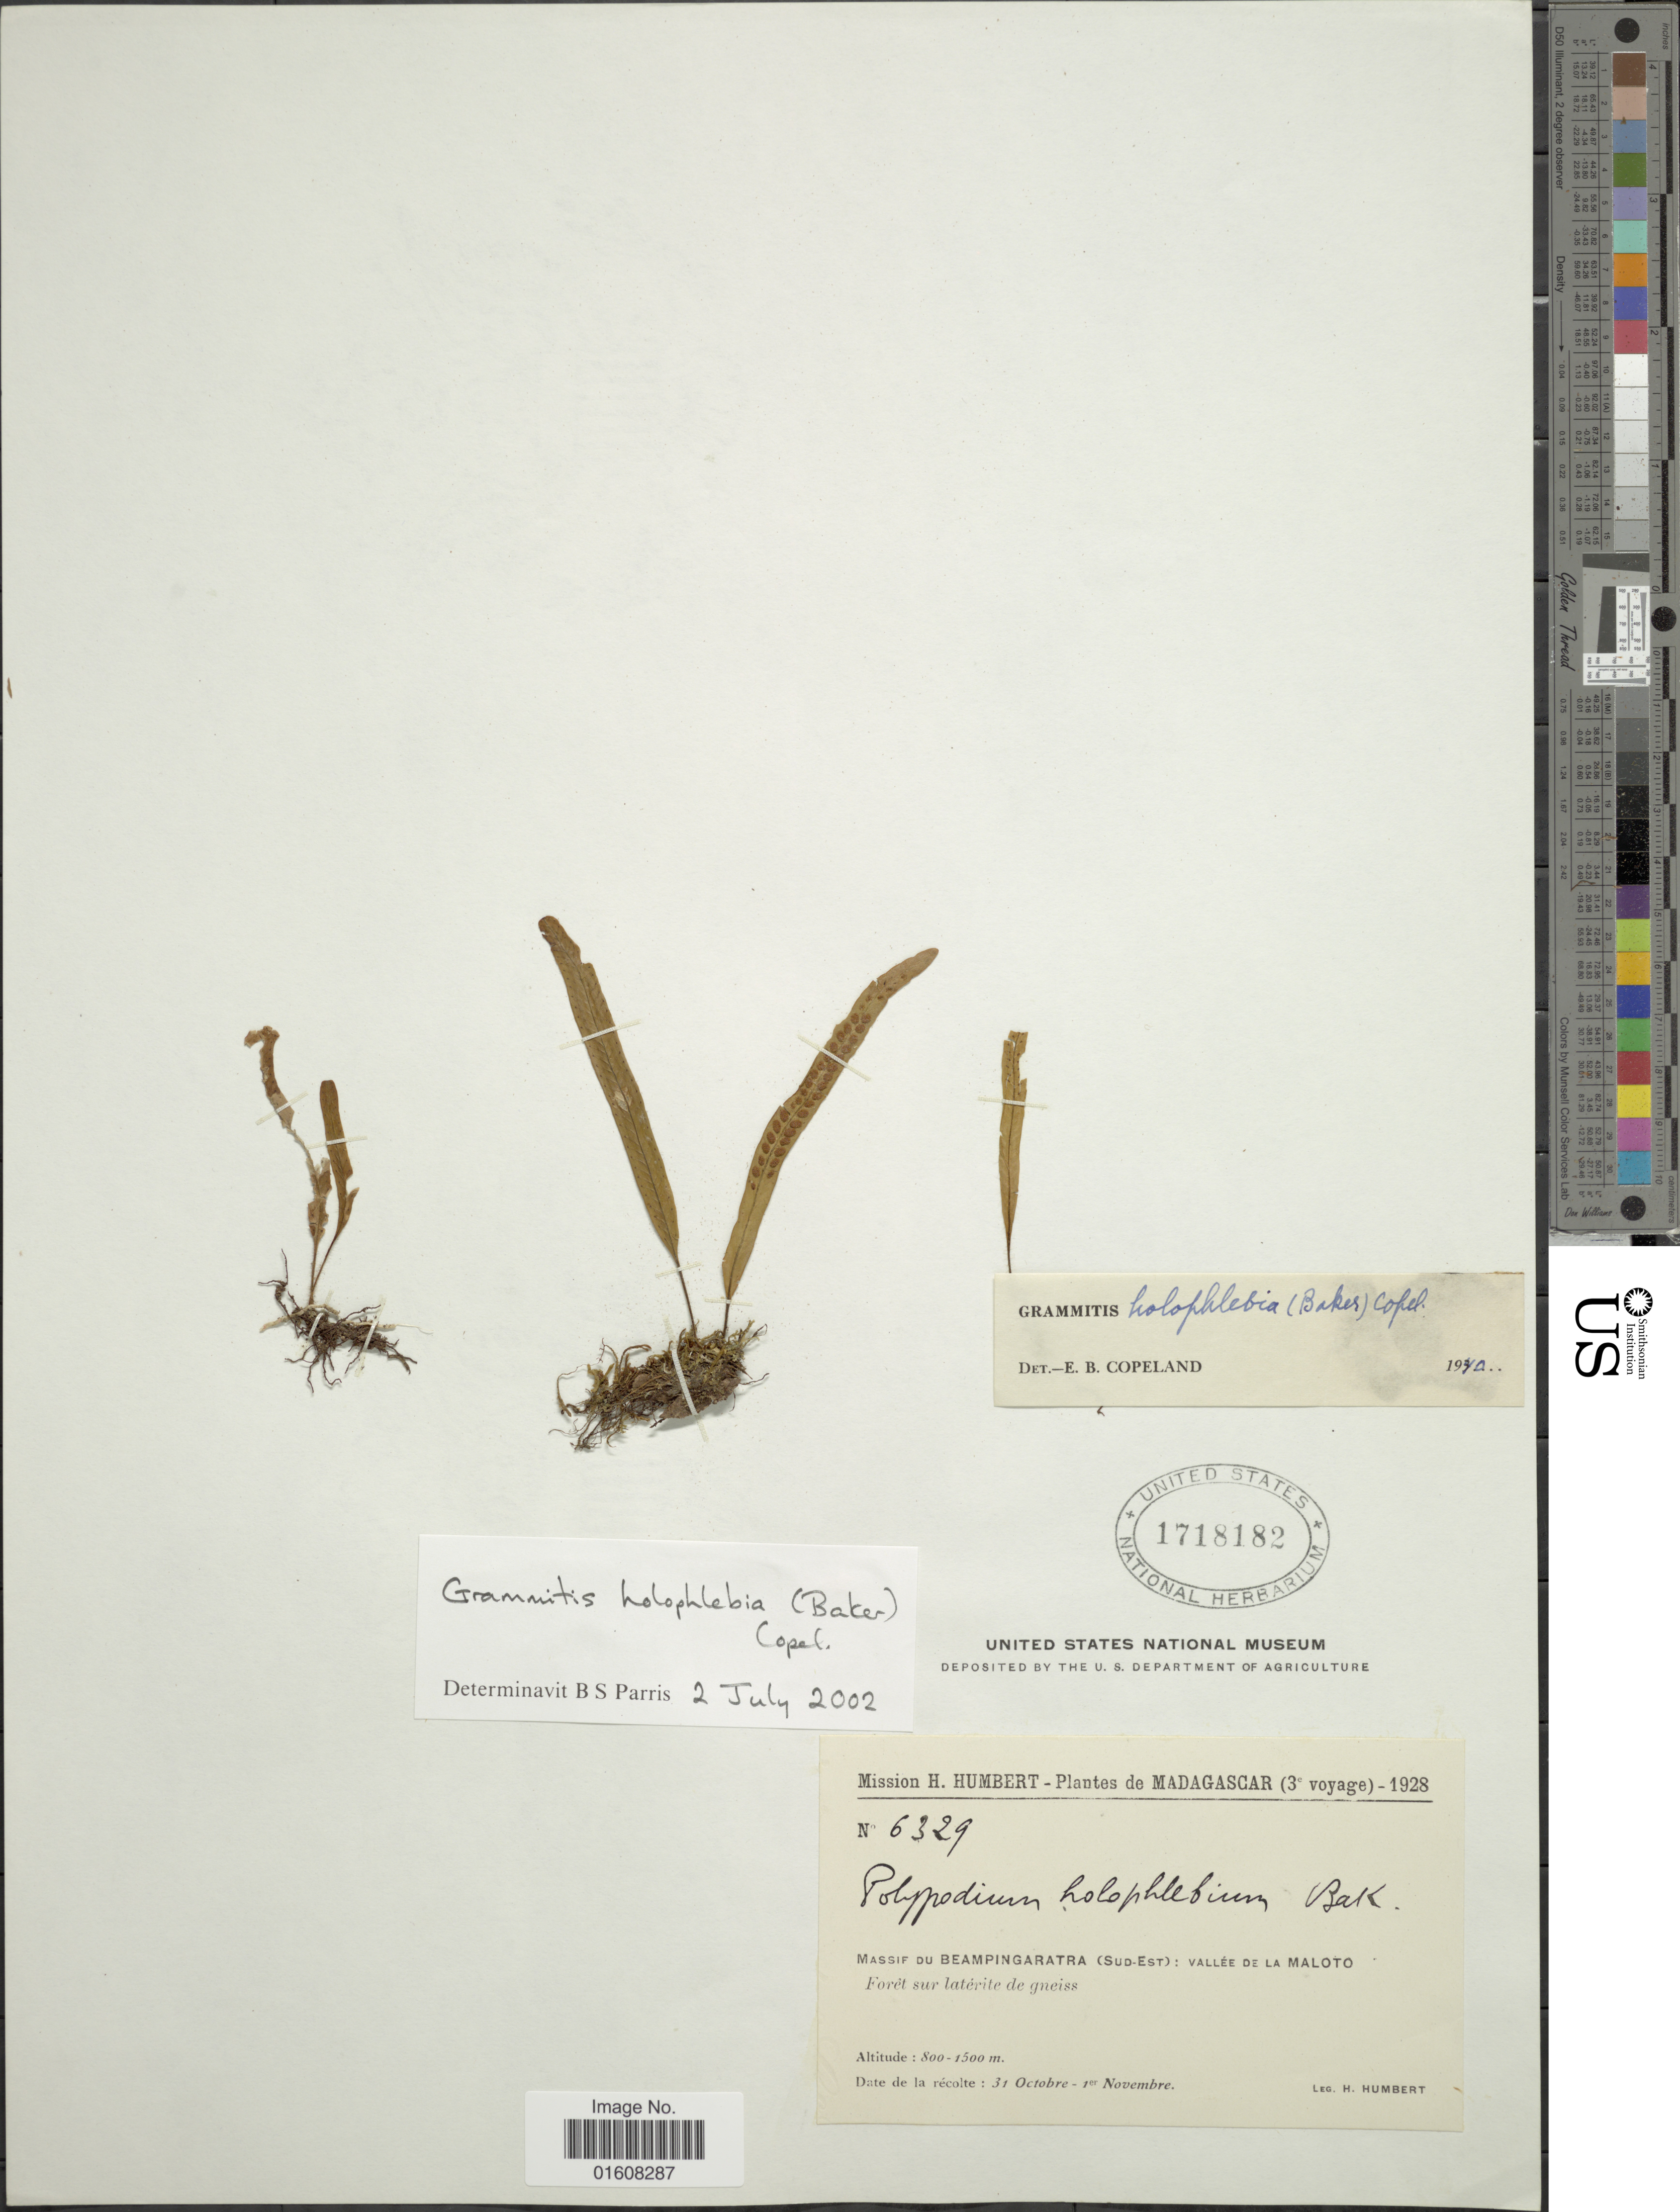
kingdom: Plantae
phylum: Tracheophyta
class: Polypodiopsida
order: Polypodiales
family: Polypodiaceae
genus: Grammitis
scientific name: Grammitis holophlebia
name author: (Baker) Copel.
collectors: H. Humbert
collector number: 6329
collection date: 1928-10-31/1928-11-01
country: Madagascar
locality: Massif du Beampingaratra (Sud-Est): Vallée de La Maloto. Forêt sur latérite de gneiss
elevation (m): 800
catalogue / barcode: US 1718182